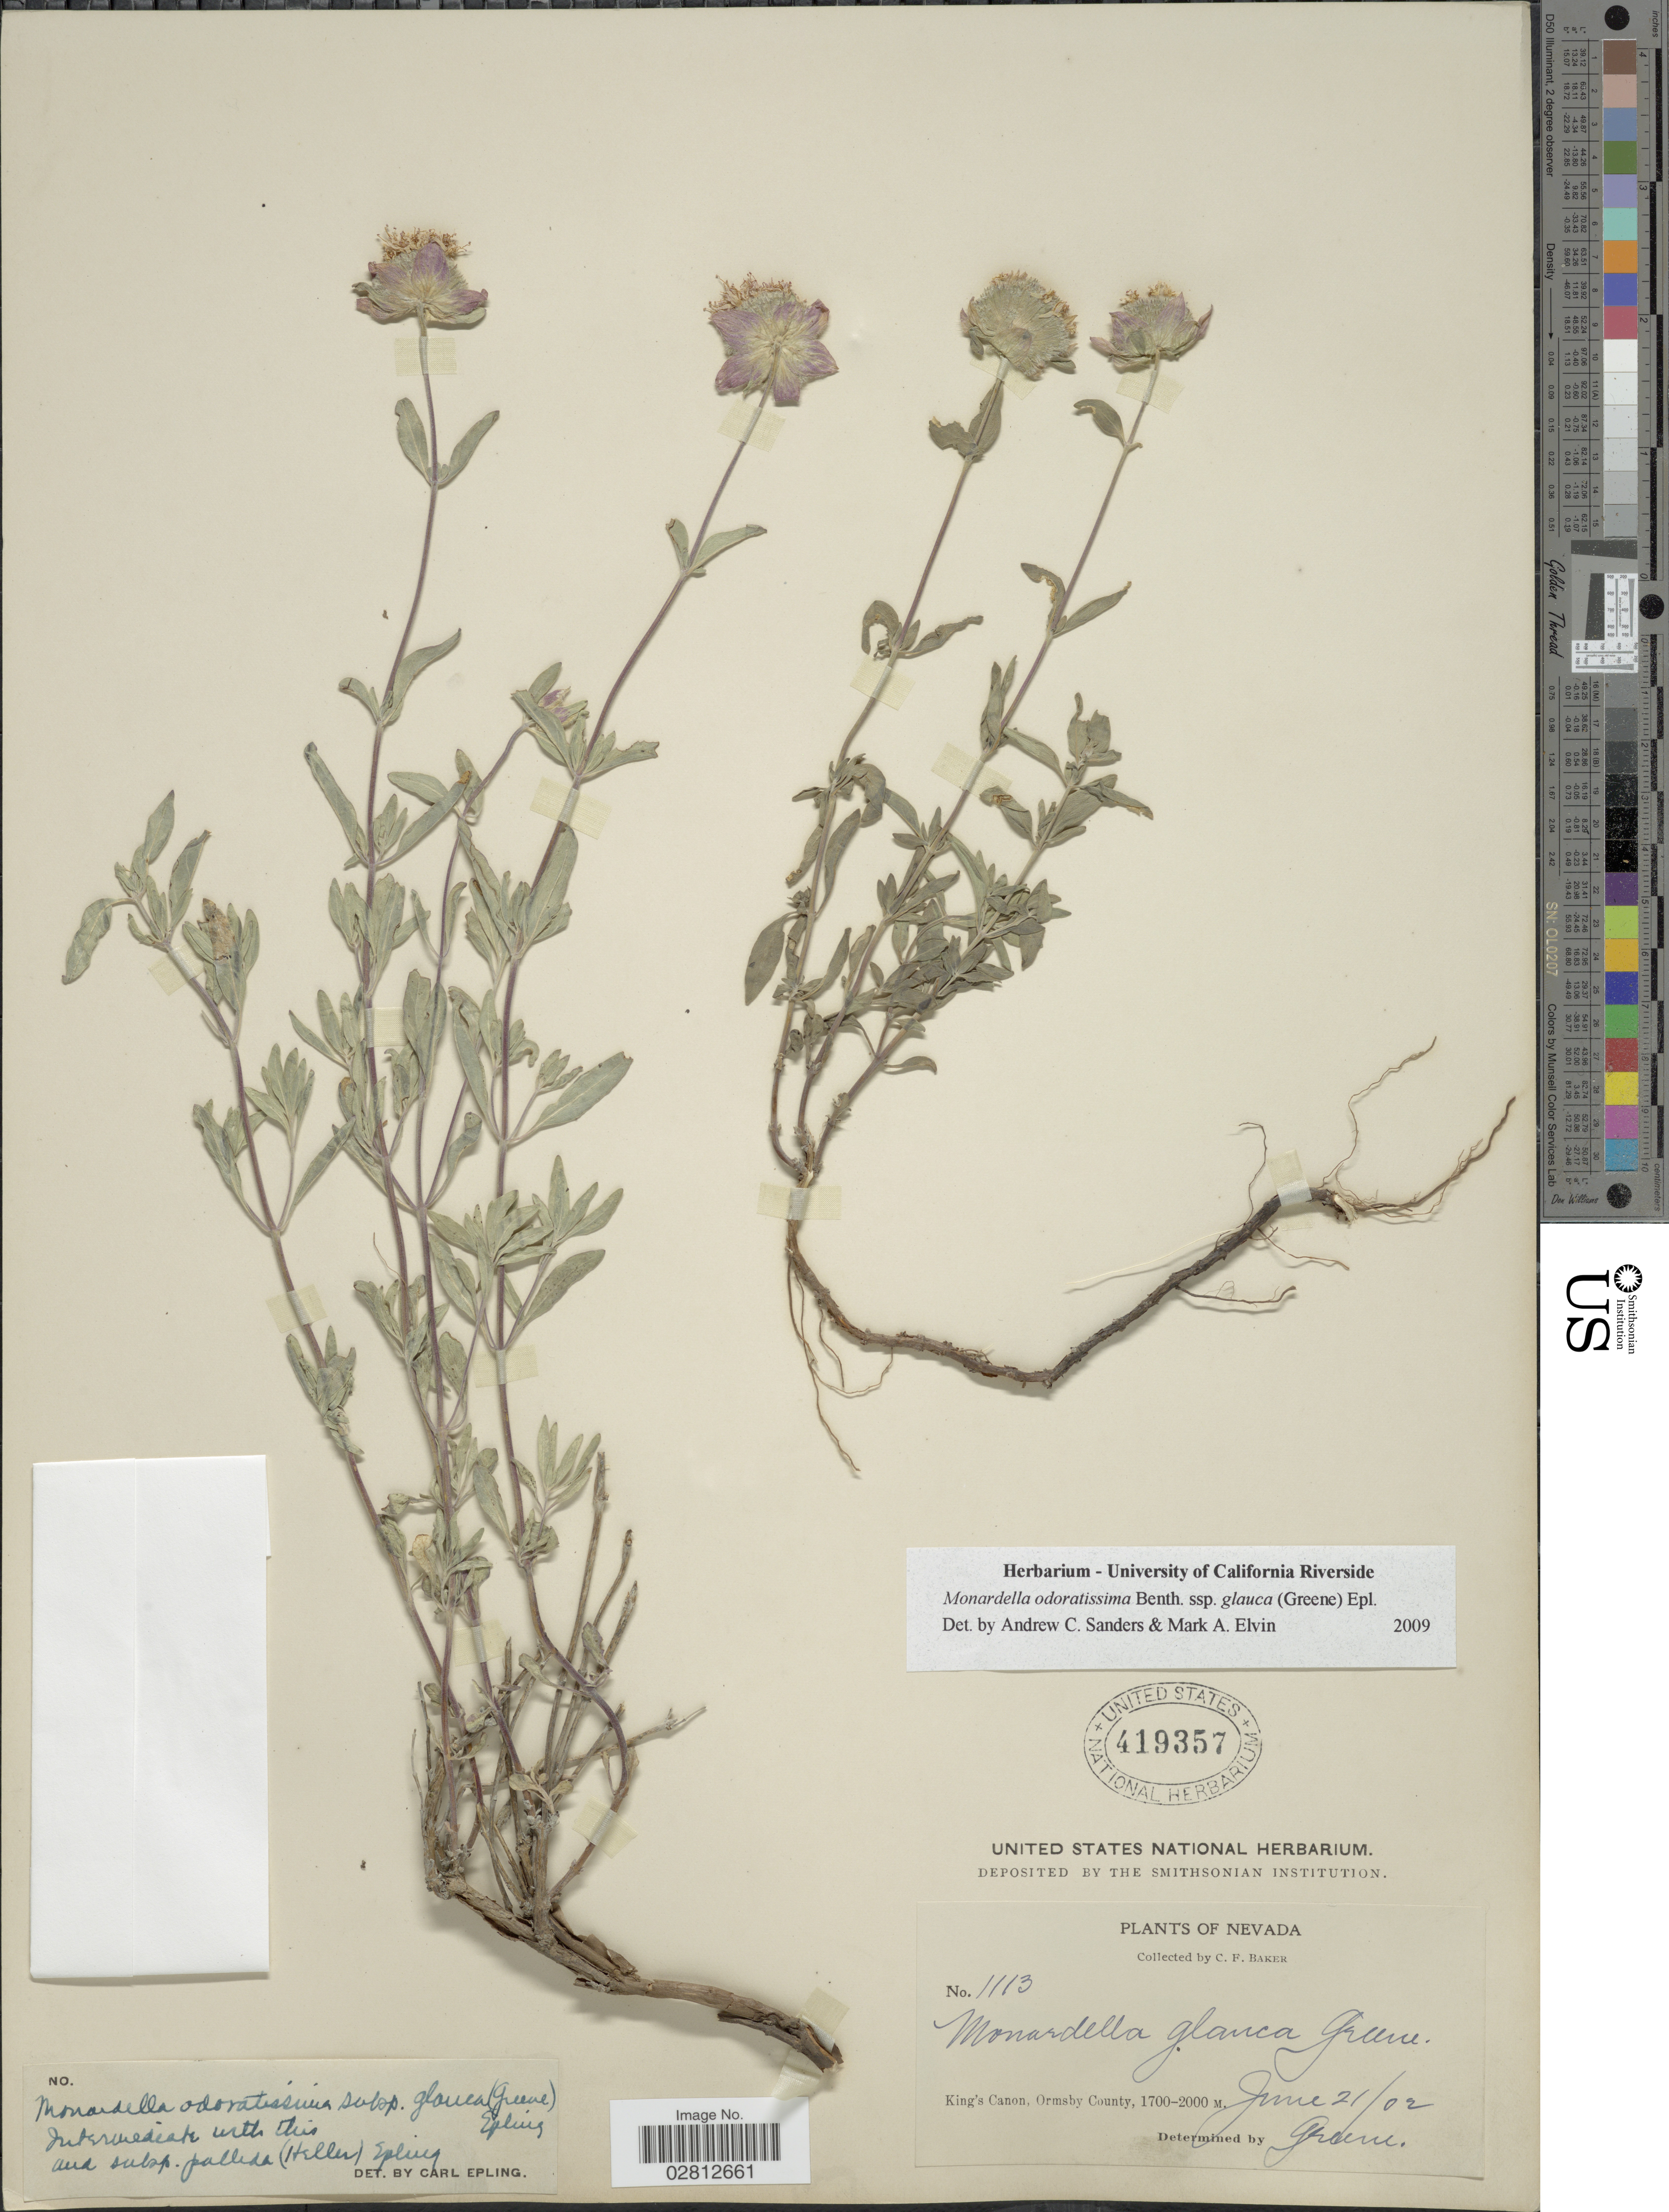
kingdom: Plantae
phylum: Tracheophyta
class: Magnoliopsida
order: Lamiales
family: Lamiaceae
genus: Monardella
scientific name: Monardella odoratissima subsp. glauca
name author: (Greene) Epling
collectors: C. F. Baker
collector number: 1113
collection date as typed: Transcribed d/m/y: 21/6/2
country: United States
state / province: Nevada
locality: King's Canon, Ormsby County.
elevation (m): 1700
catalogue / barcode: US 419357